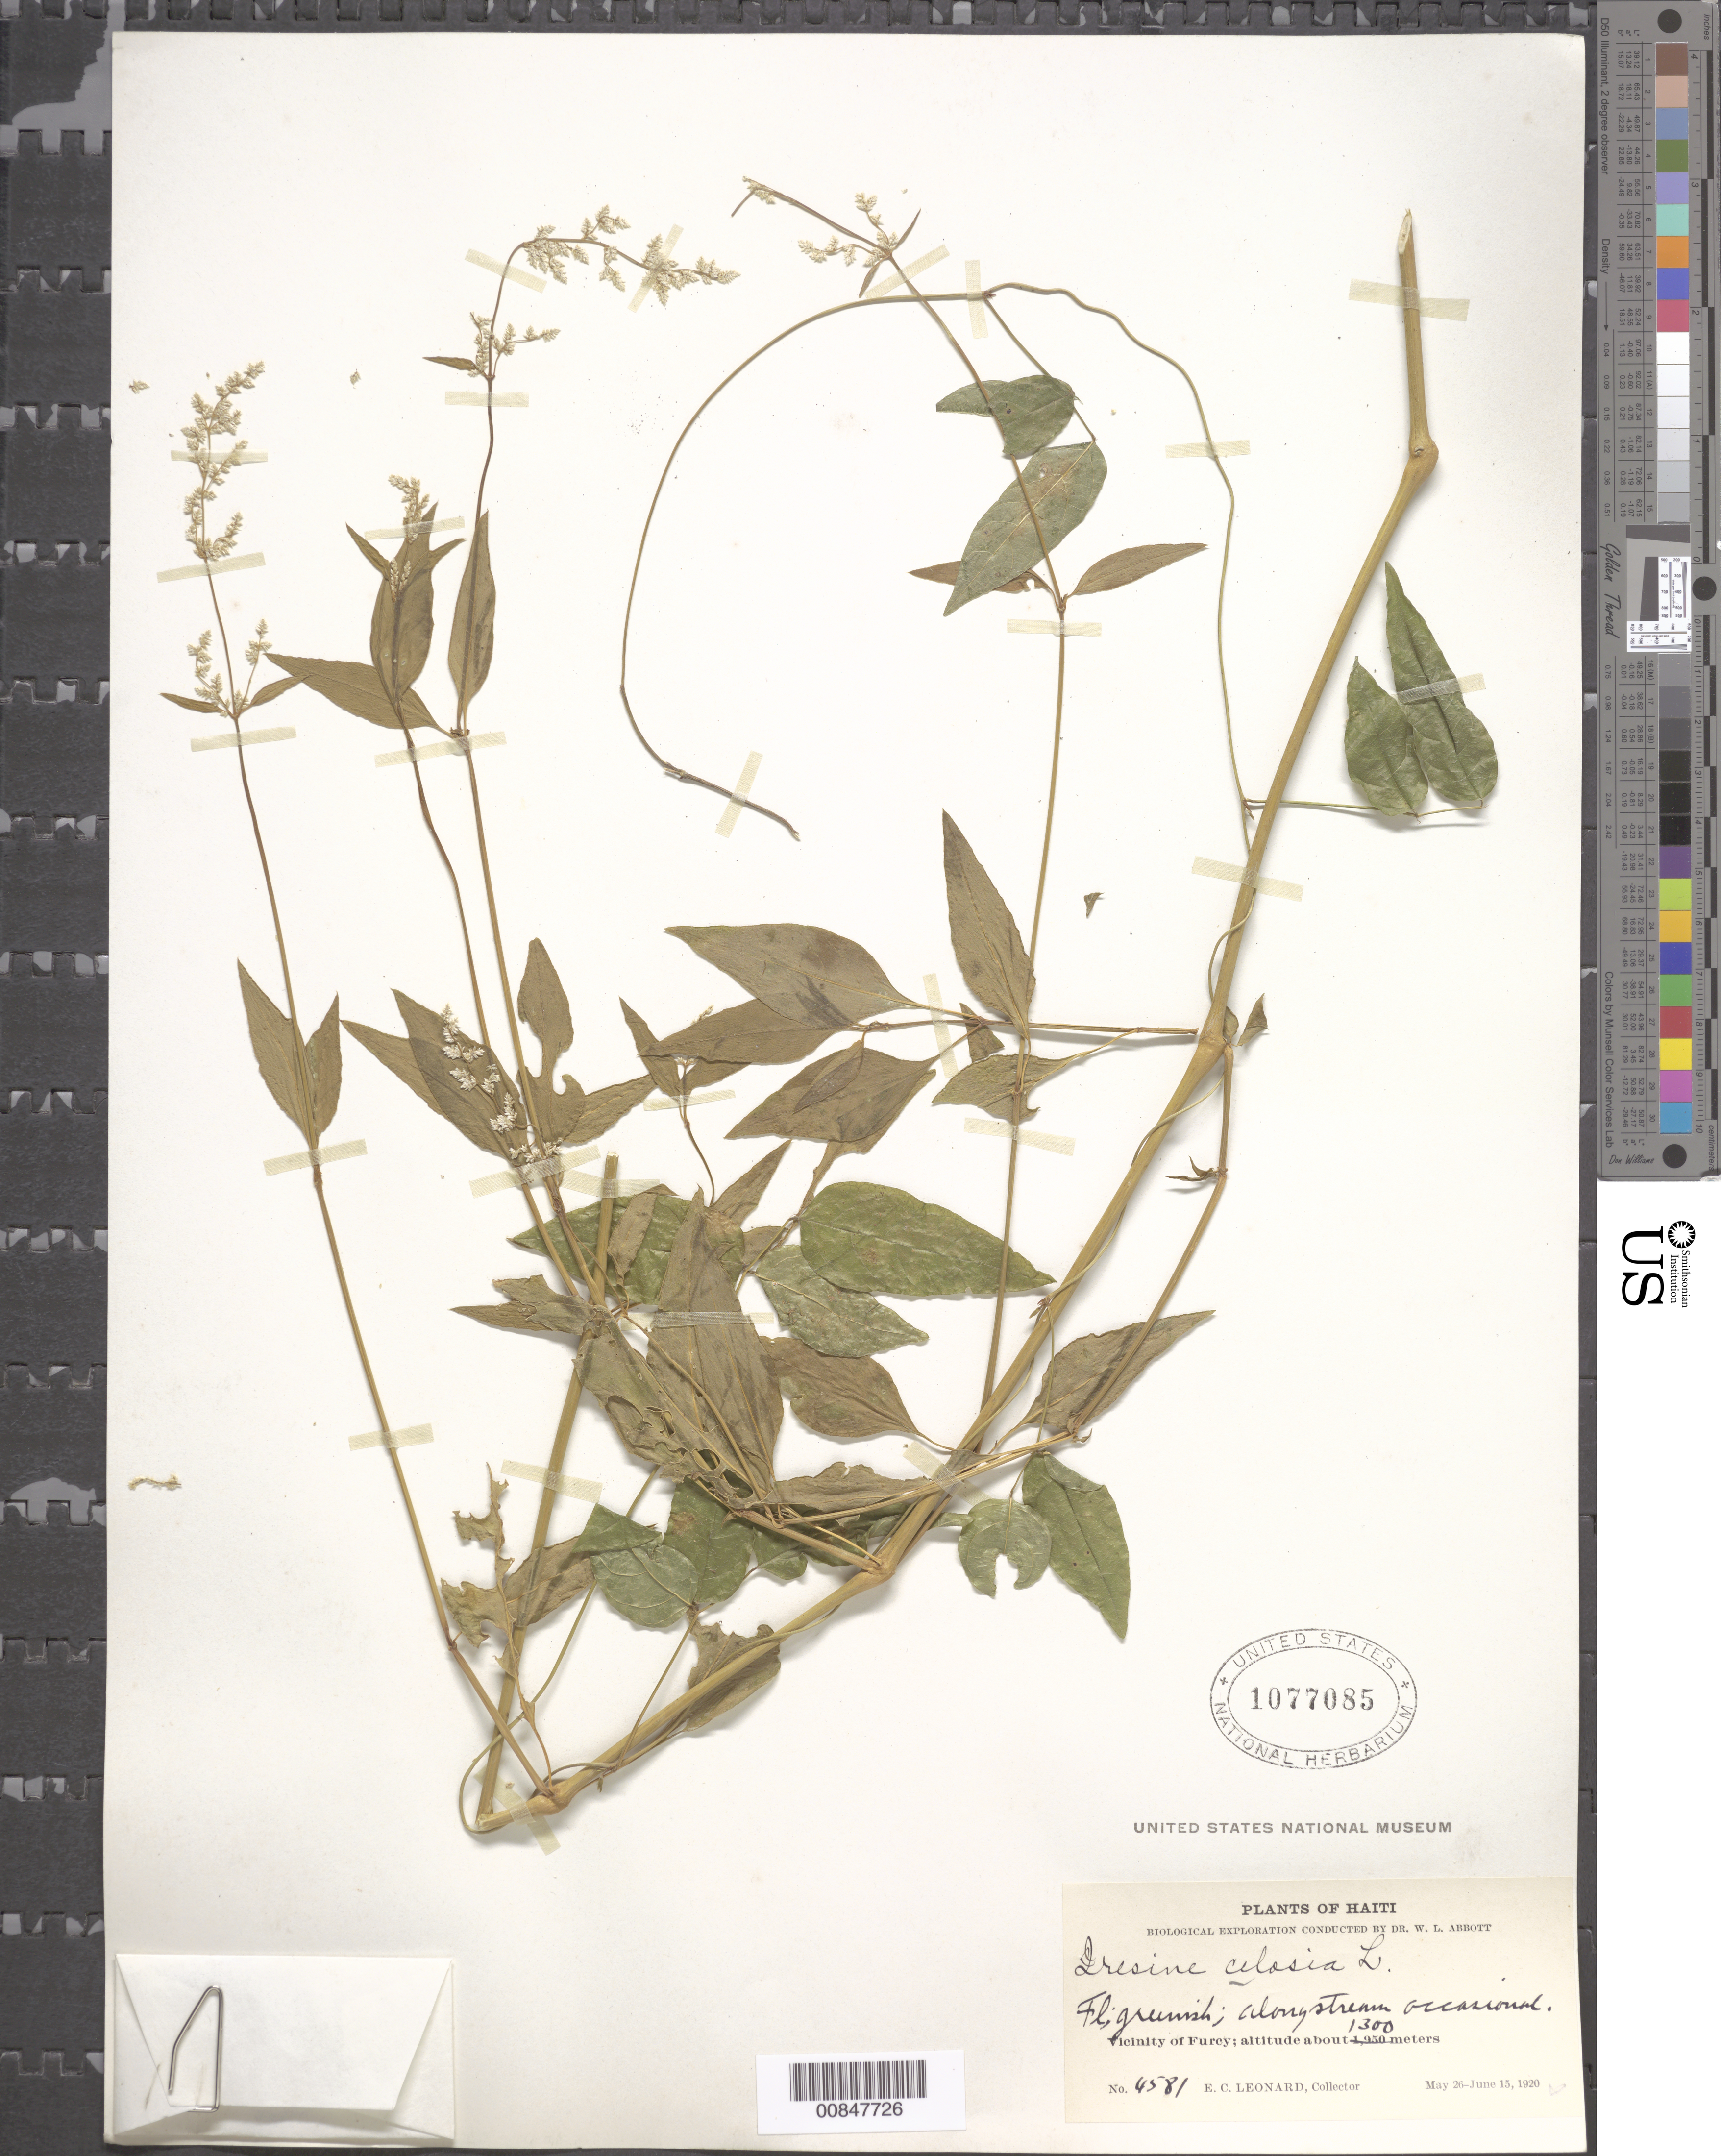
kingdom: Plantae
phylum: Tracheophyta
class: Magnoliopsida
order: Caryophyllales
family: Amaranthaceae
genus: Iresine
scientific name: Iresine diffusa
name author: Humb. & Bonpl. ex Willd.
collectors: E. C. Leonard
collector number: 4581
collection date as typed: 26 May 1920 to 15 Jun 1920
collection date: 1920-05-26/1920-06-15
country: Haiti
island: Hispaniola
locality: Vicinity of Furcy.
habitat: Along stream.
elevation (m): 1300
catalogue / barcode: US 1077085